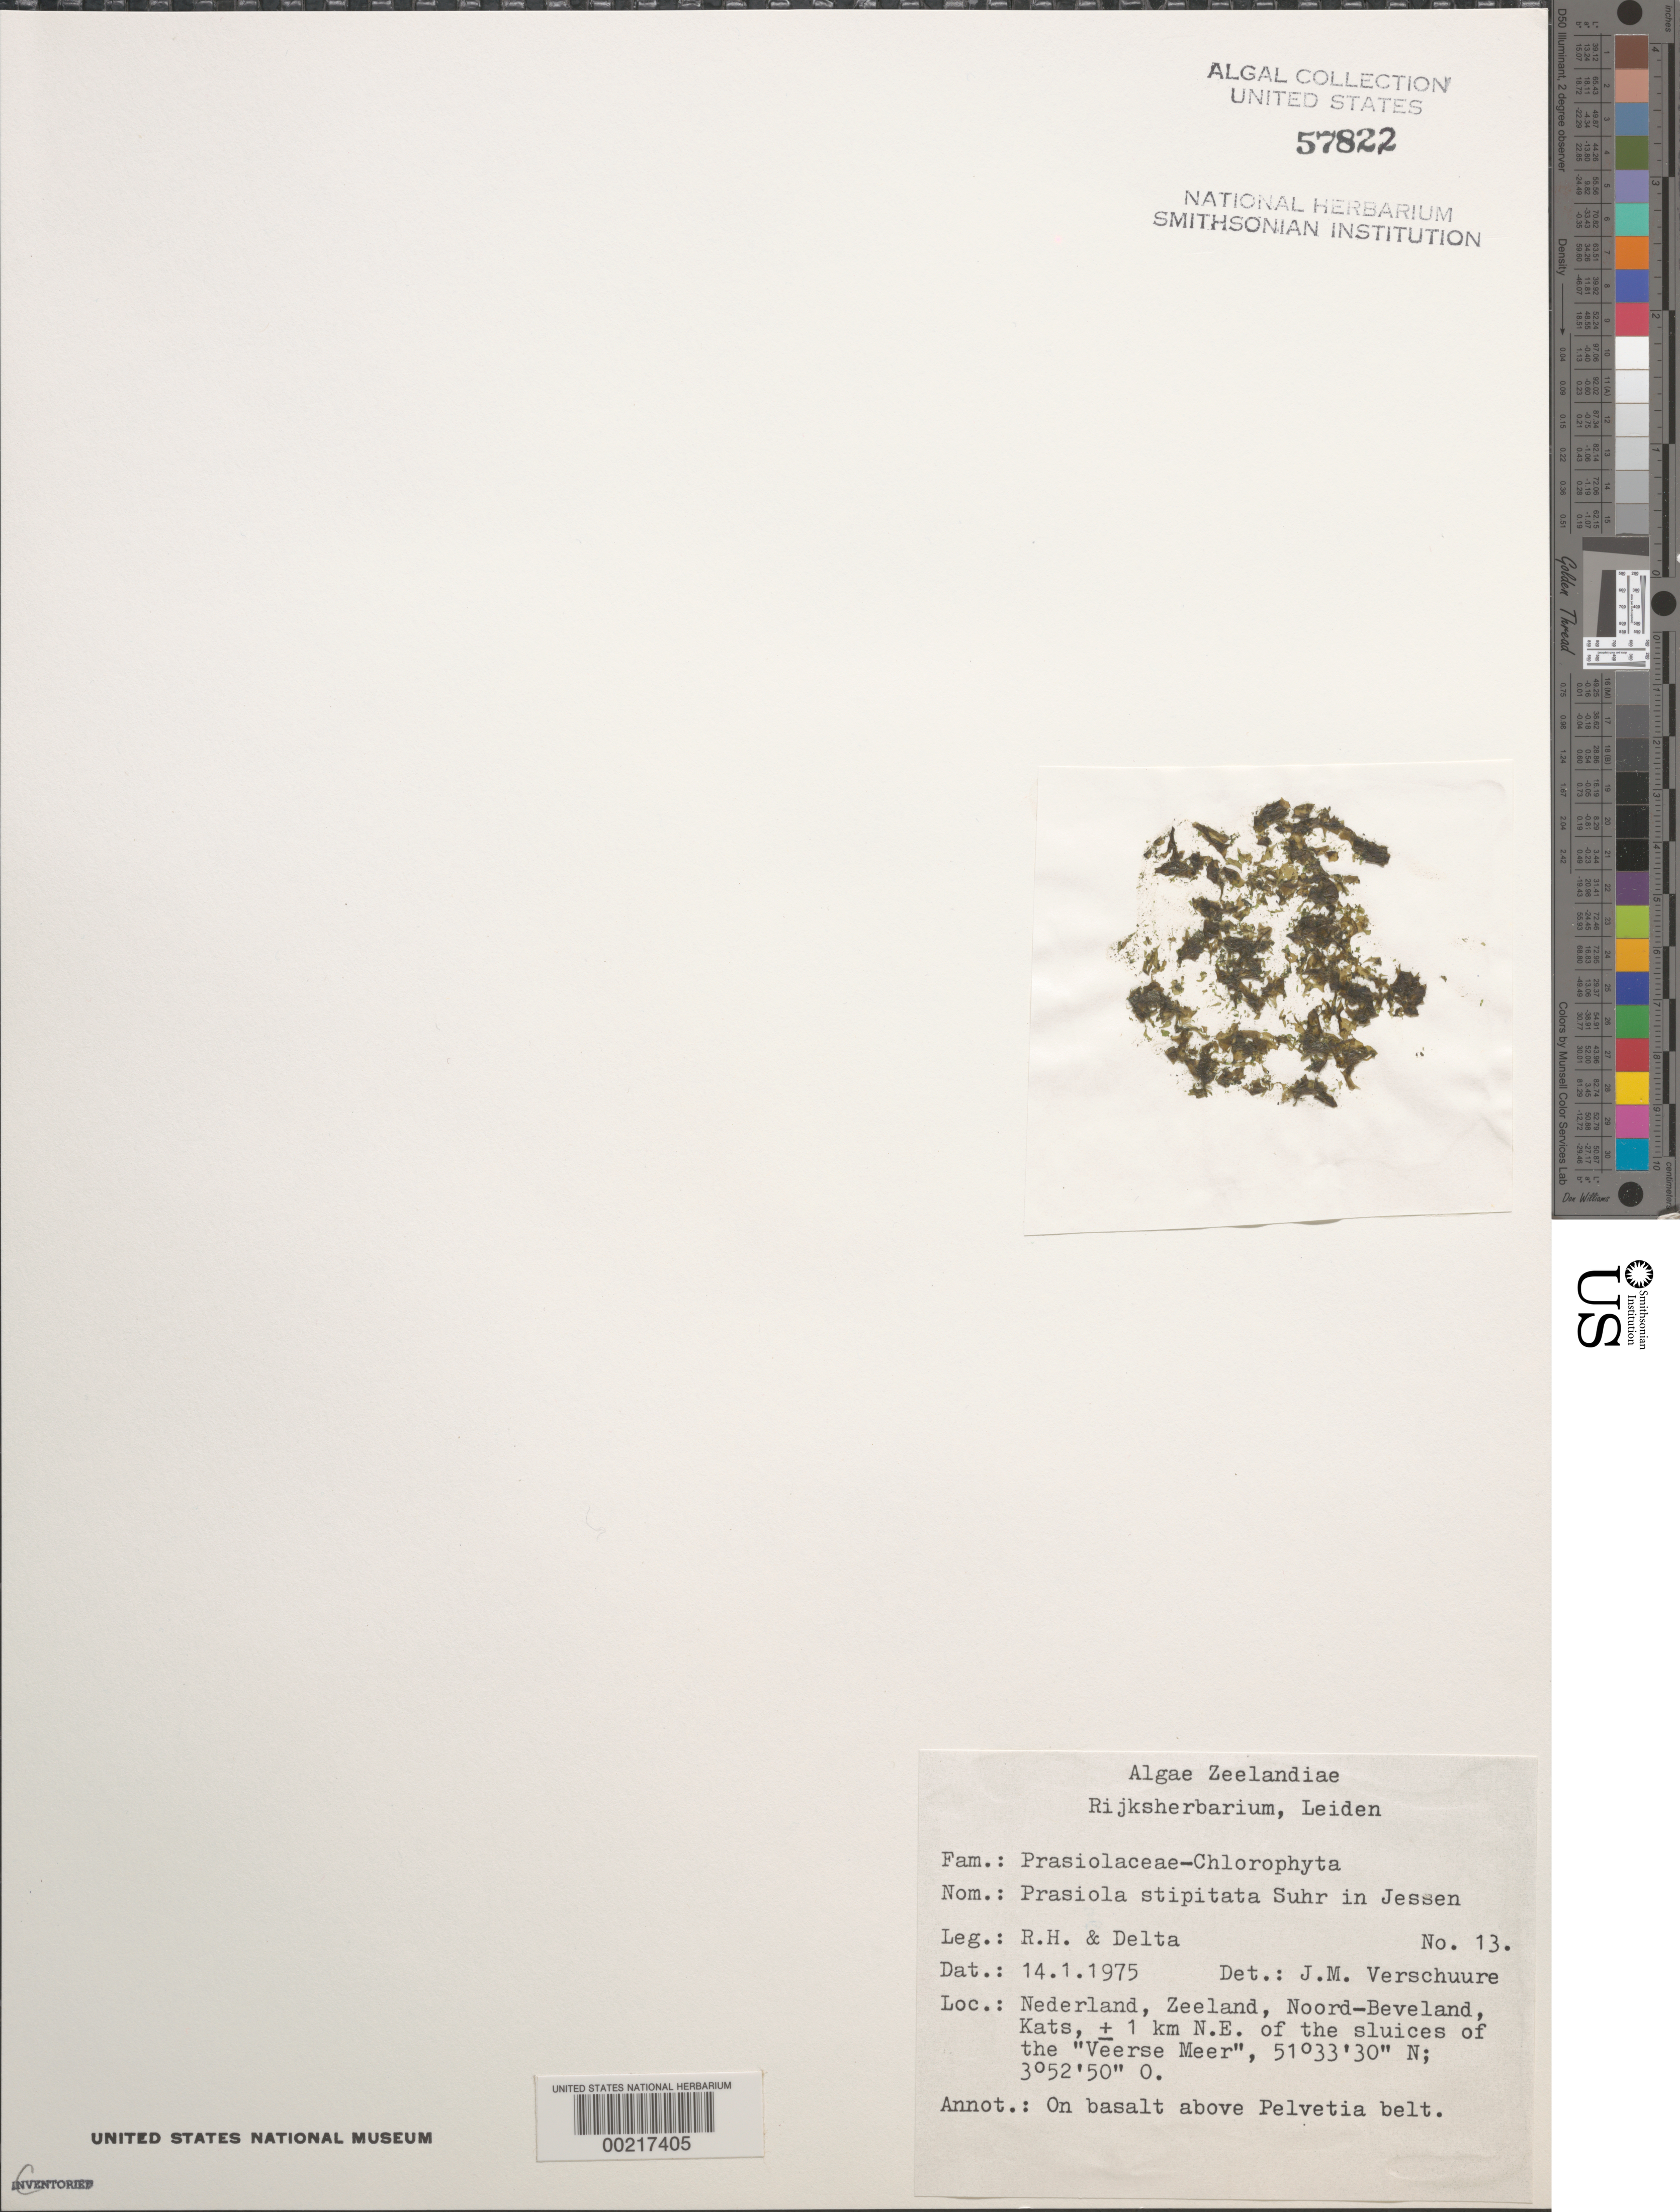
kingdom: Plantae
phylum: Chlorophyta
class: Trebouxiophyceae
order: Prasiolales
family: Prasiolaceae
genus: Prasiola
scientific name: Prasiola stipitata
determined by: Verschuure, J. M.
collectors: R.H. & Delta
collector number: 13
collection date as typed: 14 Jan 1975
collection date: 1975-01-14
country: Netherlands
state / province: Zeeland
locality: North beveland, kats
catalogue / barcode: US 57822